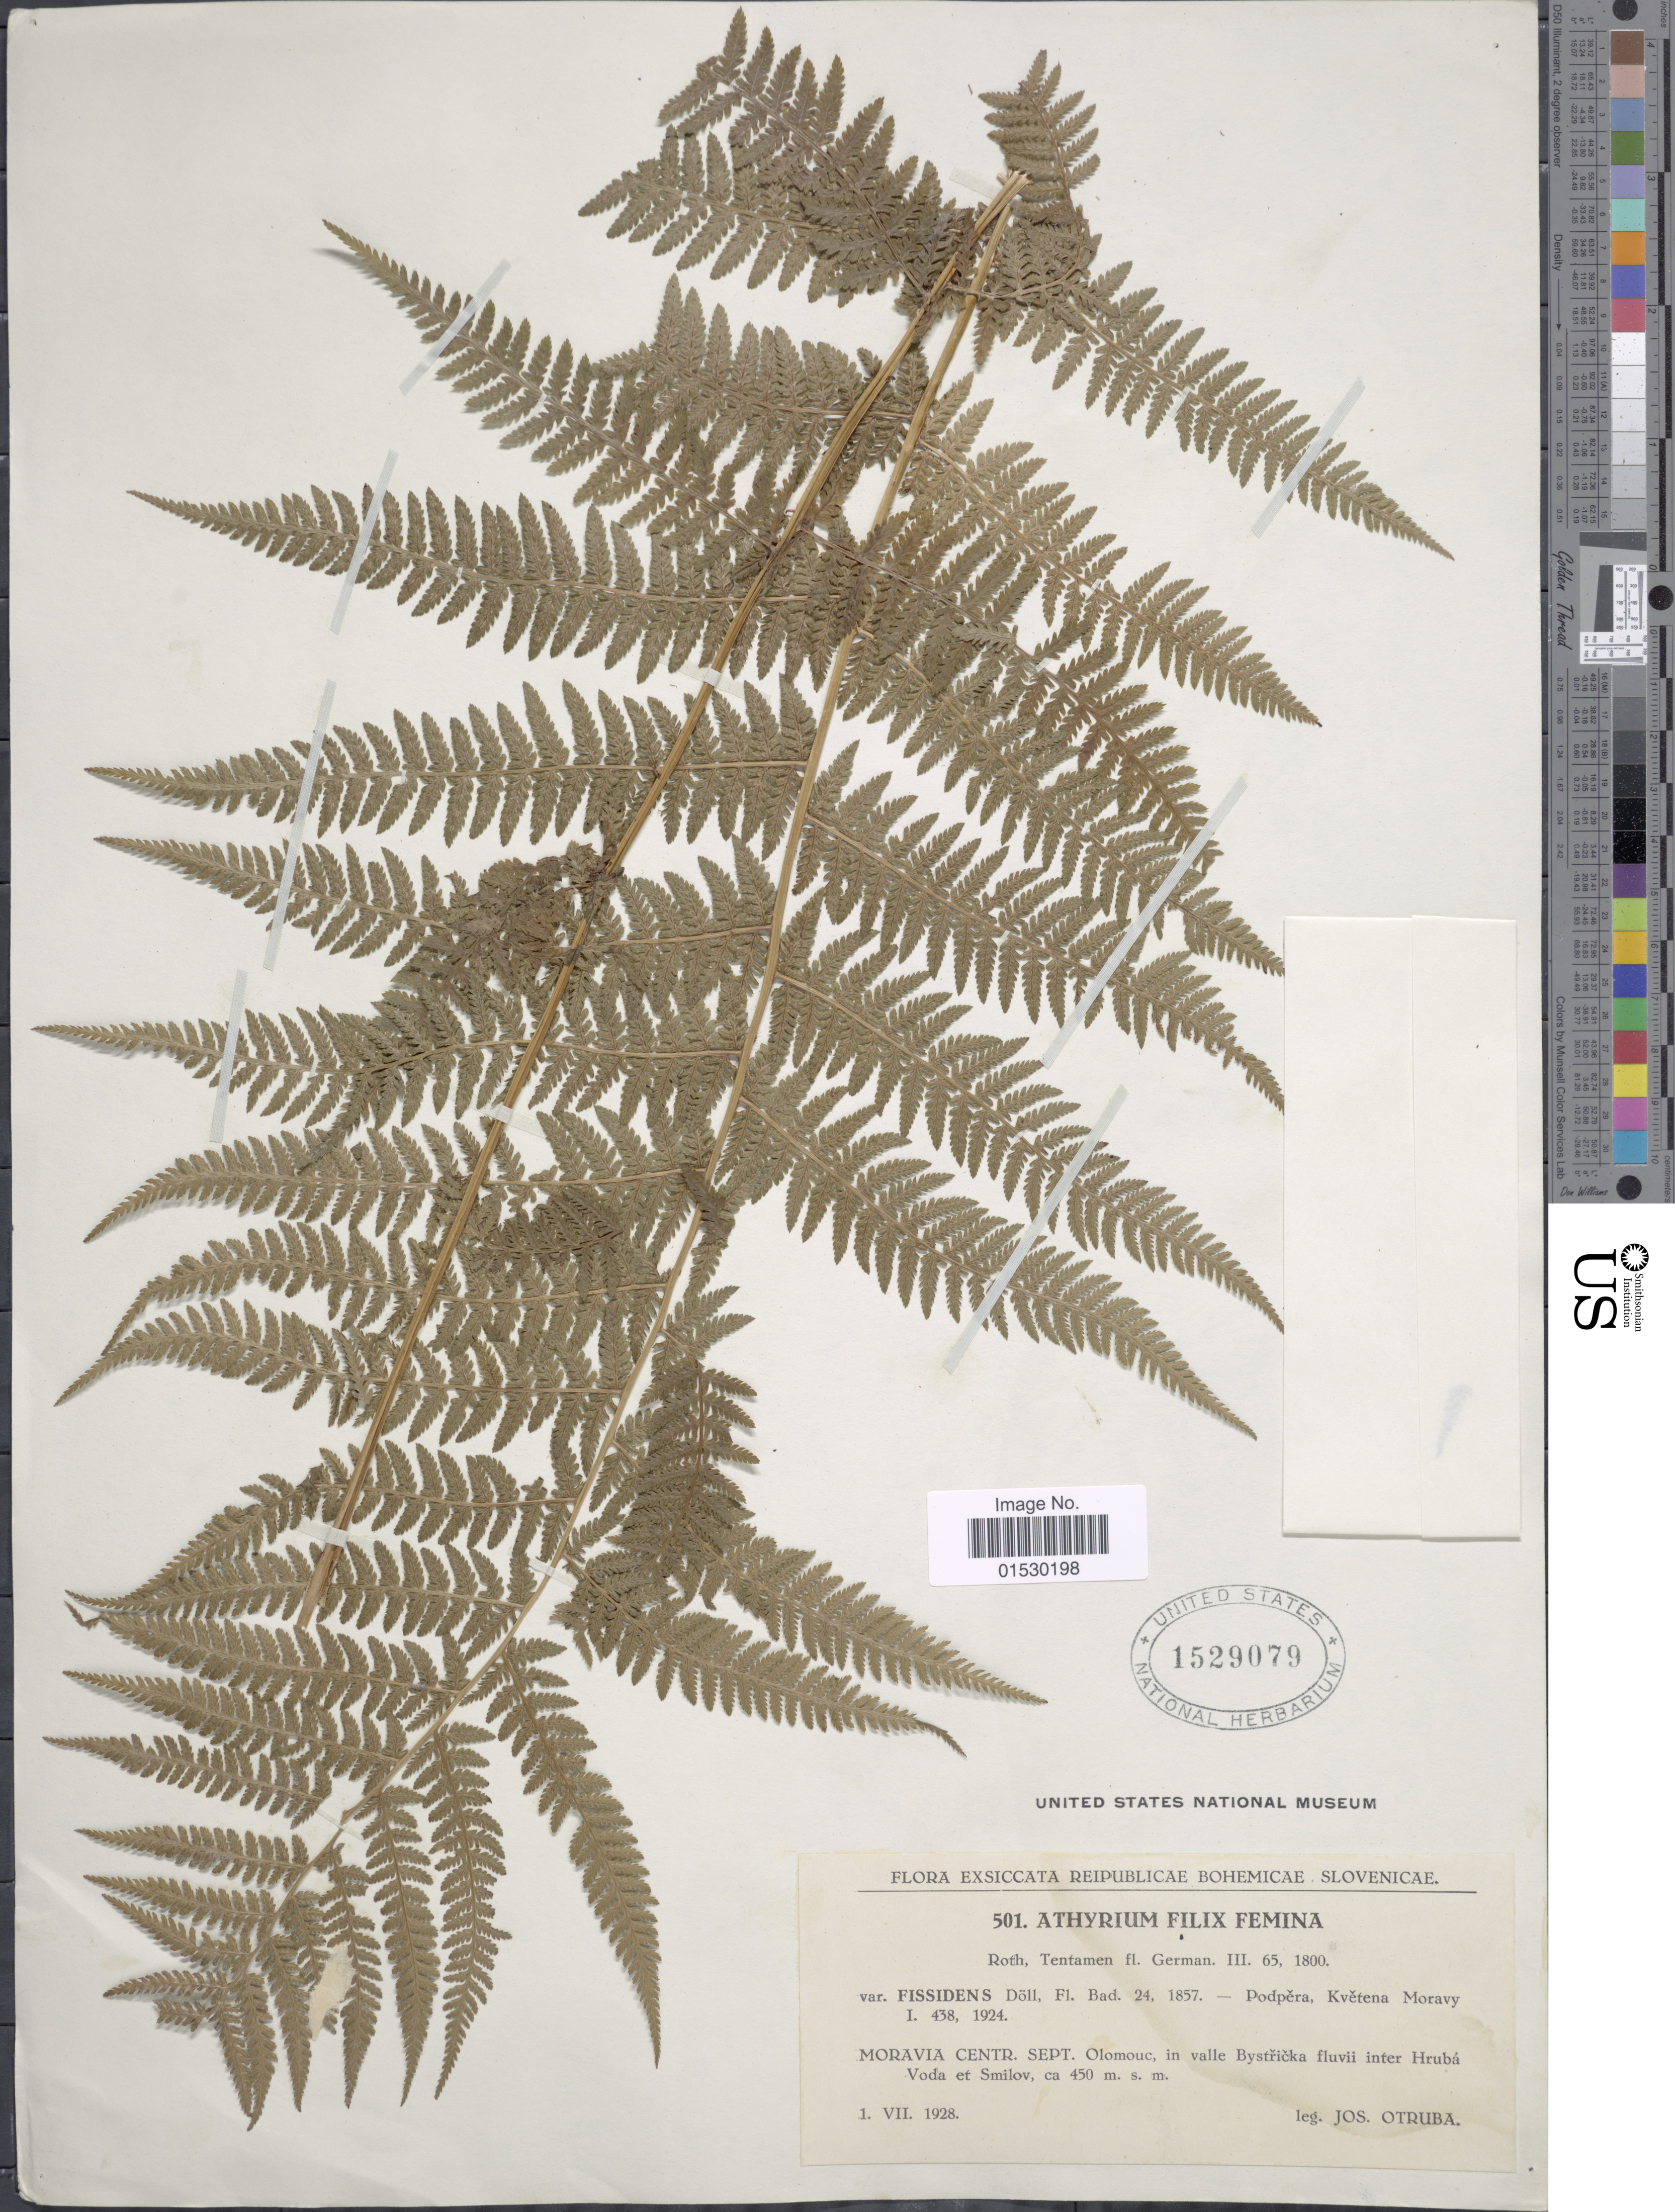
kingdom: Plantae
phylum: Tracheophyta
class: Polypodiopsida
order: Polypodiales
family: Athyriaceae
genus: Athyrium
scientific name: Athyrium filix-femina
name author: (L.) Roth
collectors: J. Otruba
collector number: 501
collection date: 1928-07-01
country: Czechia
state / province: Olomouc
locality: Olomouc, in valle Bystricka fluvii inter Hruba Voda et Smilov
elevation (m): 450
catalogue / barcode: US 1529079